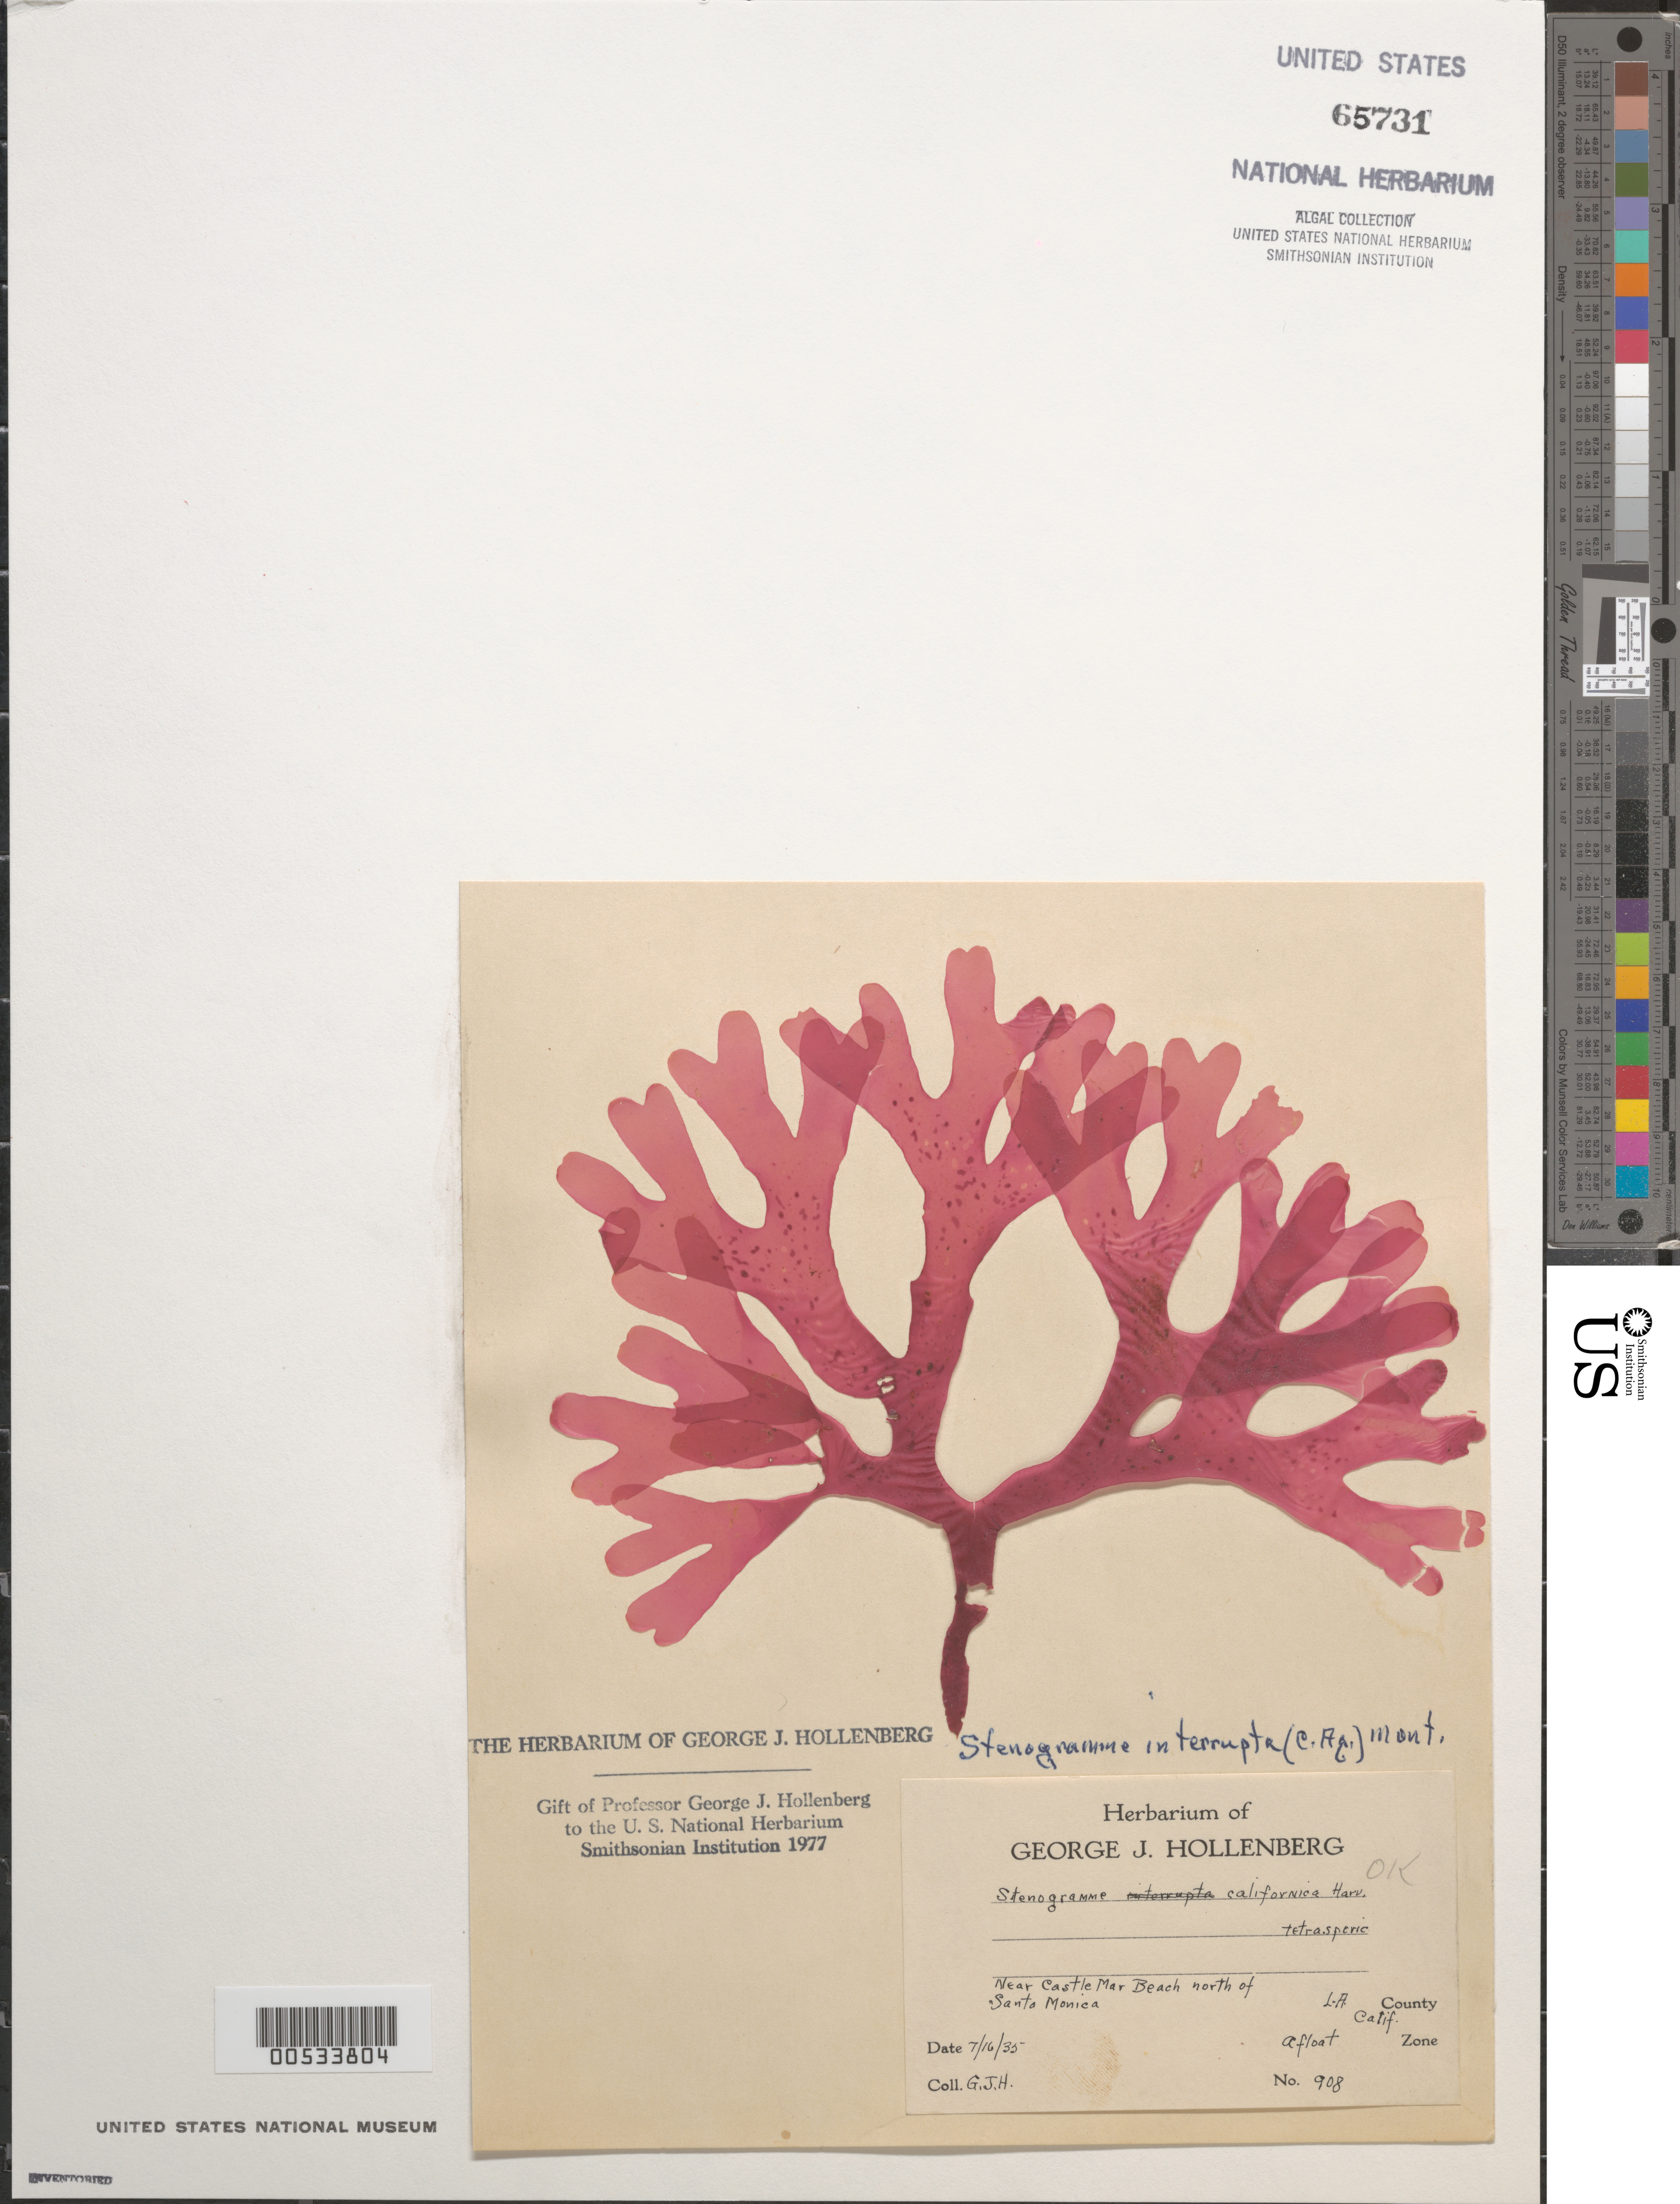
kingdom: Plantae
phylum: Rhodophyta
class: Florideophyceae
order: Gigartinales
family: Phyllophoraceae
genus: Stenogramma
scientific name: Stenogramma interruptum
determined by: Hollenberg, George J.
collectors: G. Hollenberg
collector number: GJH 908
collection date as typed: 16 Jul 1935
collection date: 1935-07-16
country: United States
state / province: California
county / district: Los Angeles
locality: Near Castle Mar Beach north of Santa Monica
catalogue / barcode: US 65731